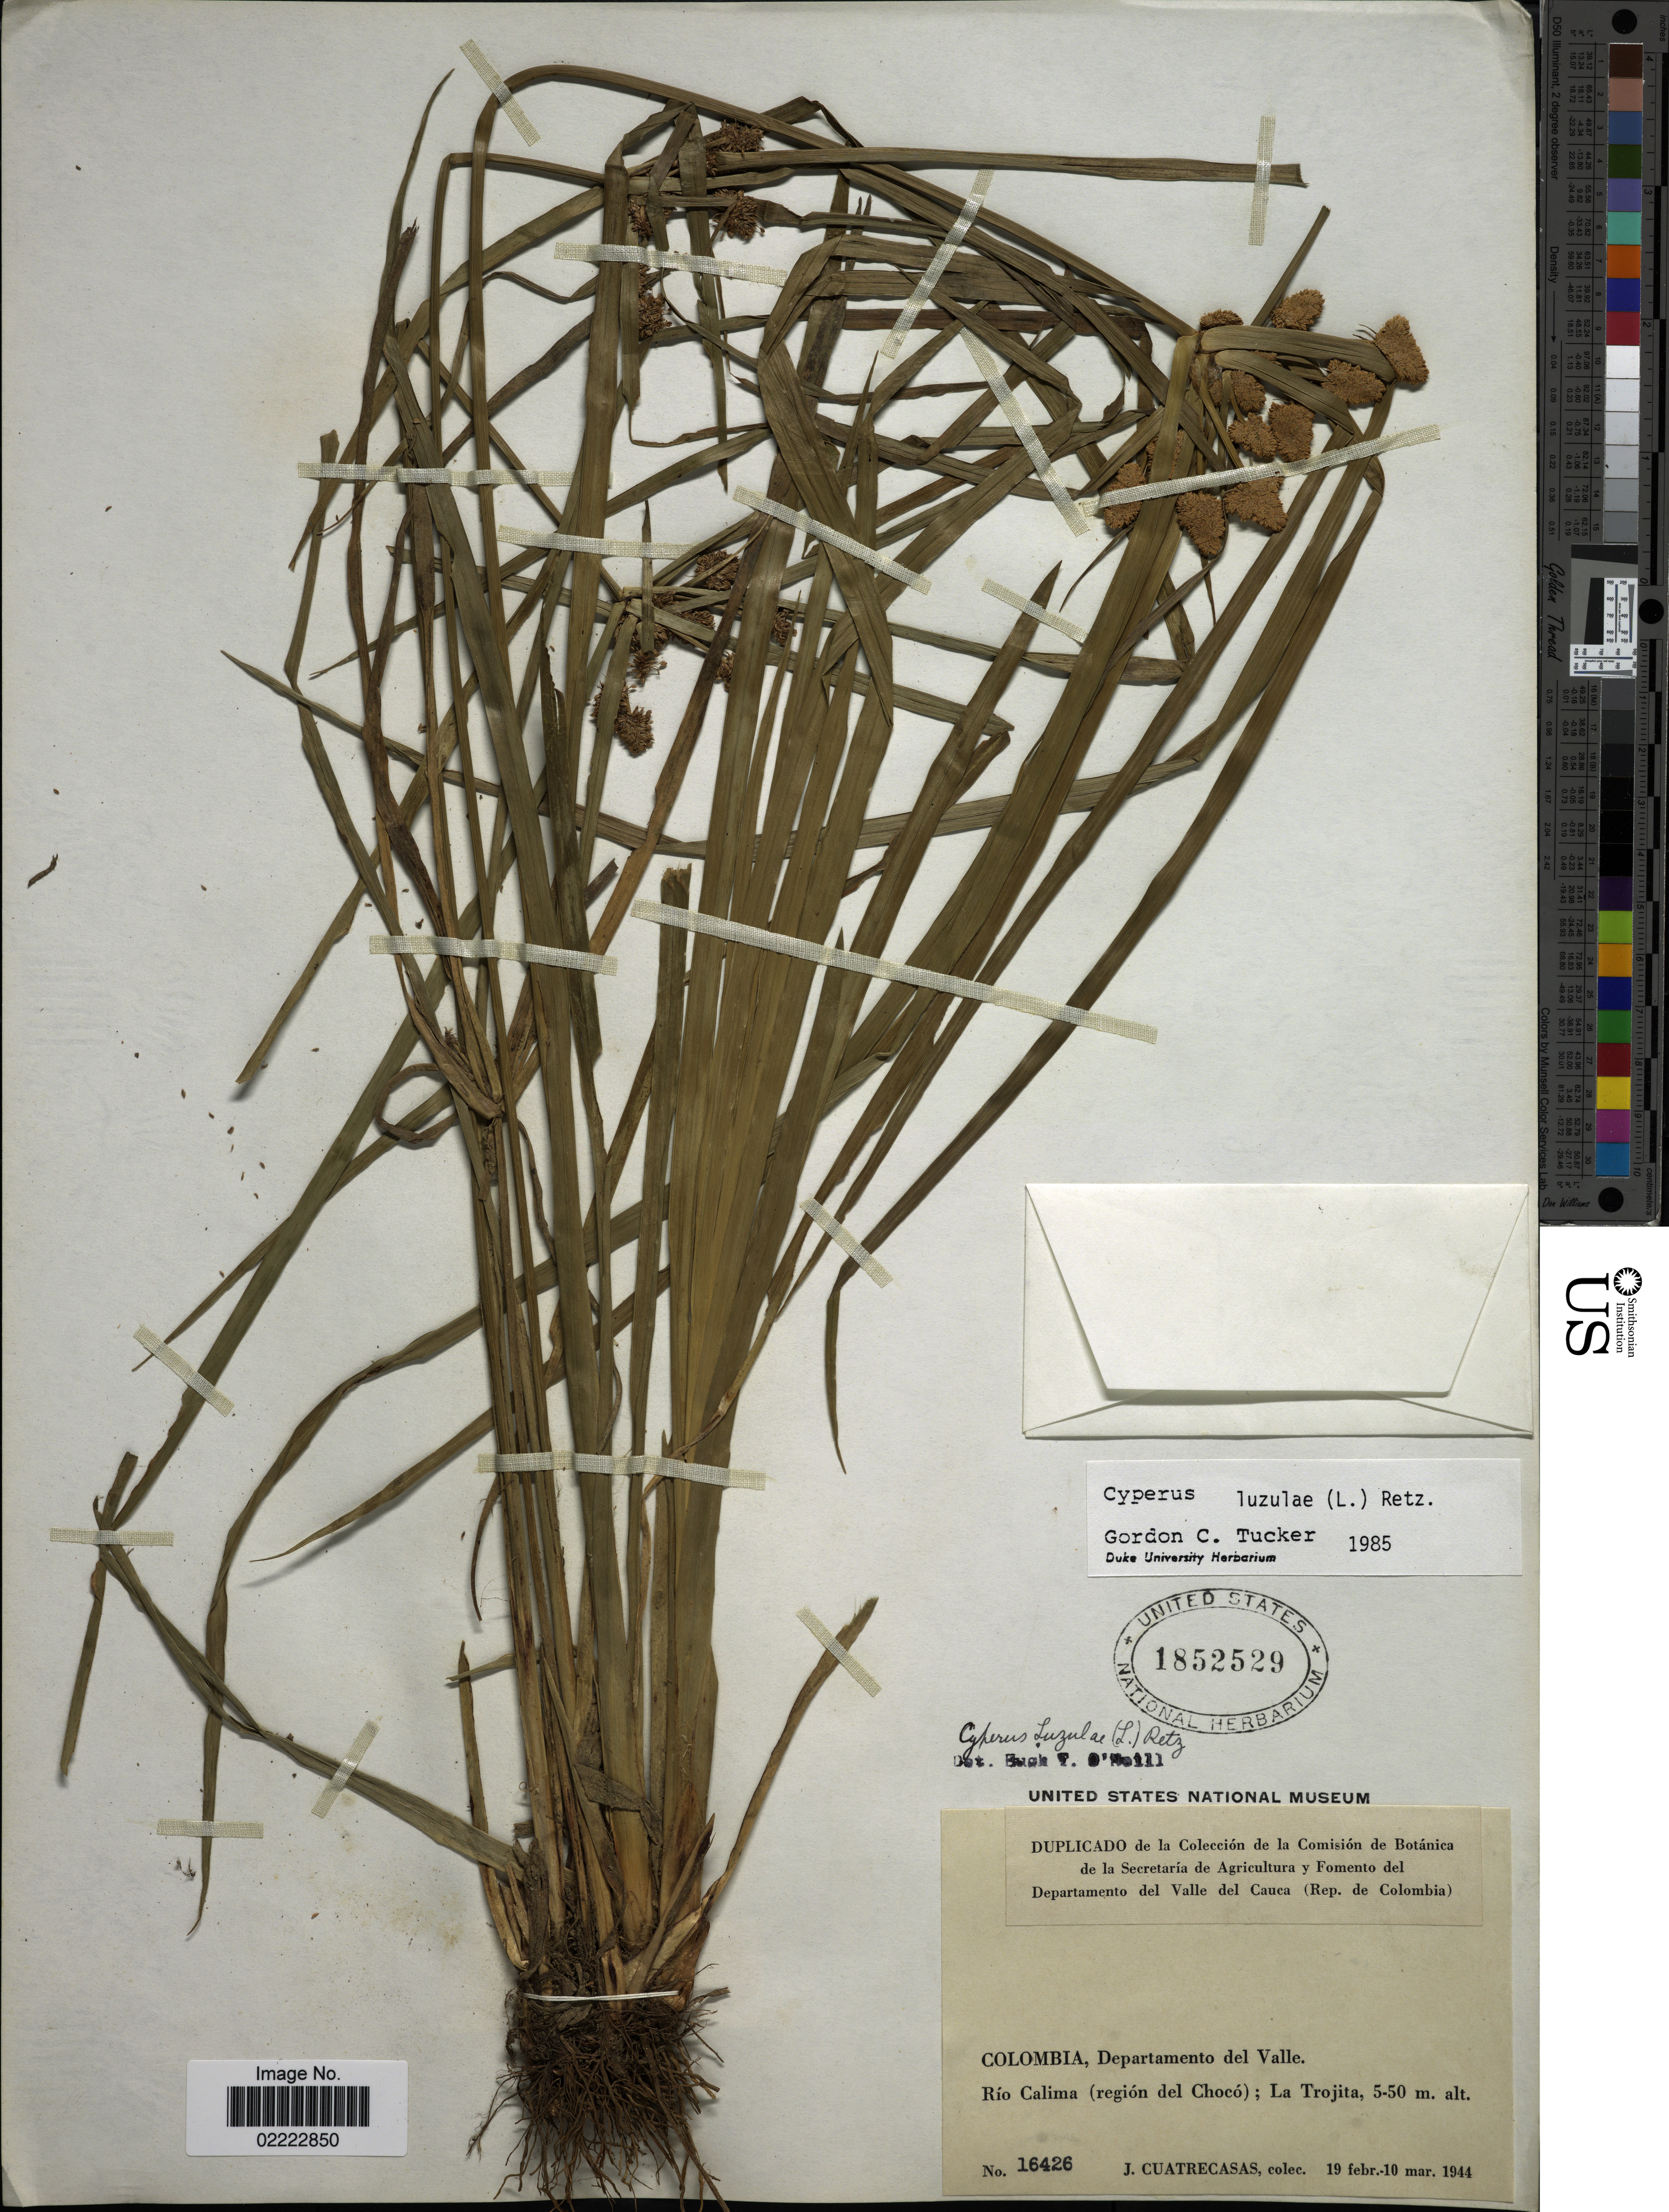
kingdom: Plantae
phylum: Tracheophyta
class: Liliopsida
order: Poales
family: Cyperaceae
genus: Cyperus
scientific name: Cyperus luzulae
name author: (L.) Rottb. ex Retz.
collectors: J. Cuatrecasas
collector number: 16426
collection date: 1944-02-19/1944-03-10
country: Colombia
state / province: Valle del Cauca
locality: Departamento del Valle. Rio Calima (region del Choco); La Trojita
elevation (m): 5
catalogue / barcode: US 1852529